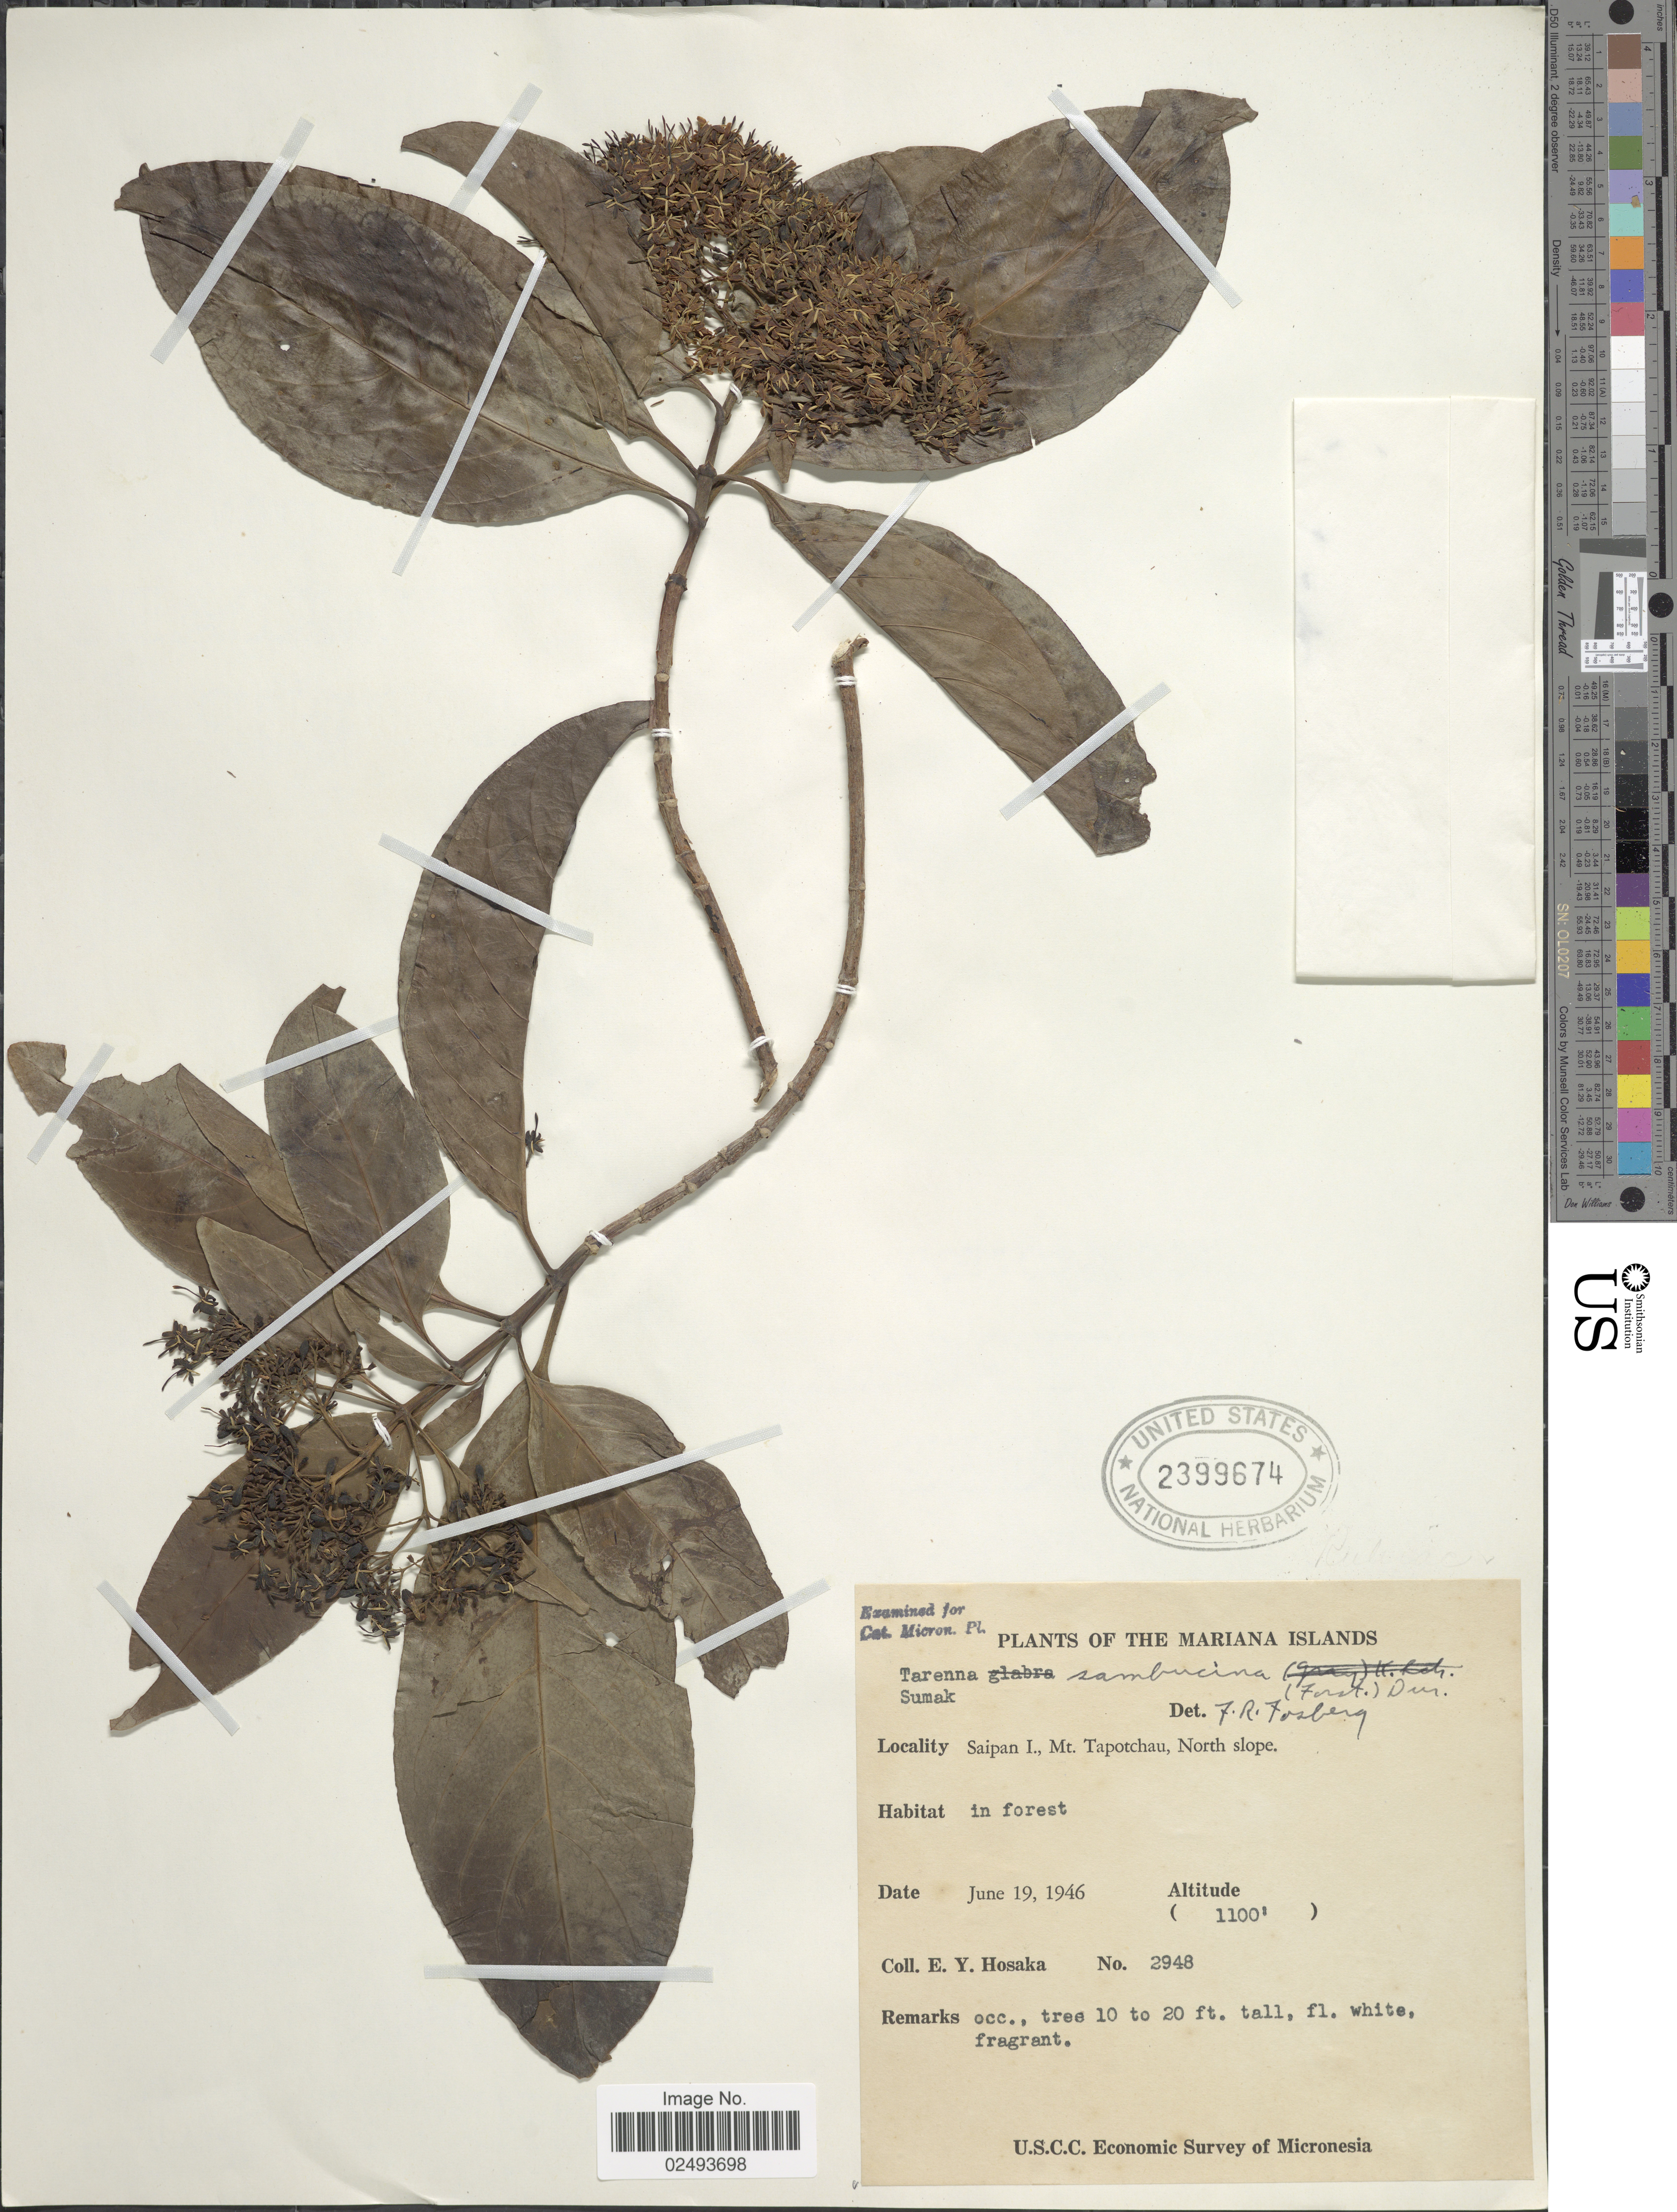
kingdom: Plantae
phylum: Tracheophyta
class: Magnoliopsida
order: Gentianales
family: Rubiaceae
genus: Tarenna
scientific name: Tarenna sambucina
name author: (G. Forst.) Drake ex Durand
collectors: E. Y. Hosaka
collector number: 2948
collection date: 1946-06-19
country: Northern Mariana Islands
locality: The Mariana Islands, Saipan I., Mt. Tapotchau, North slope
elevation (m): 335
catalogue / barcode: US 2399674